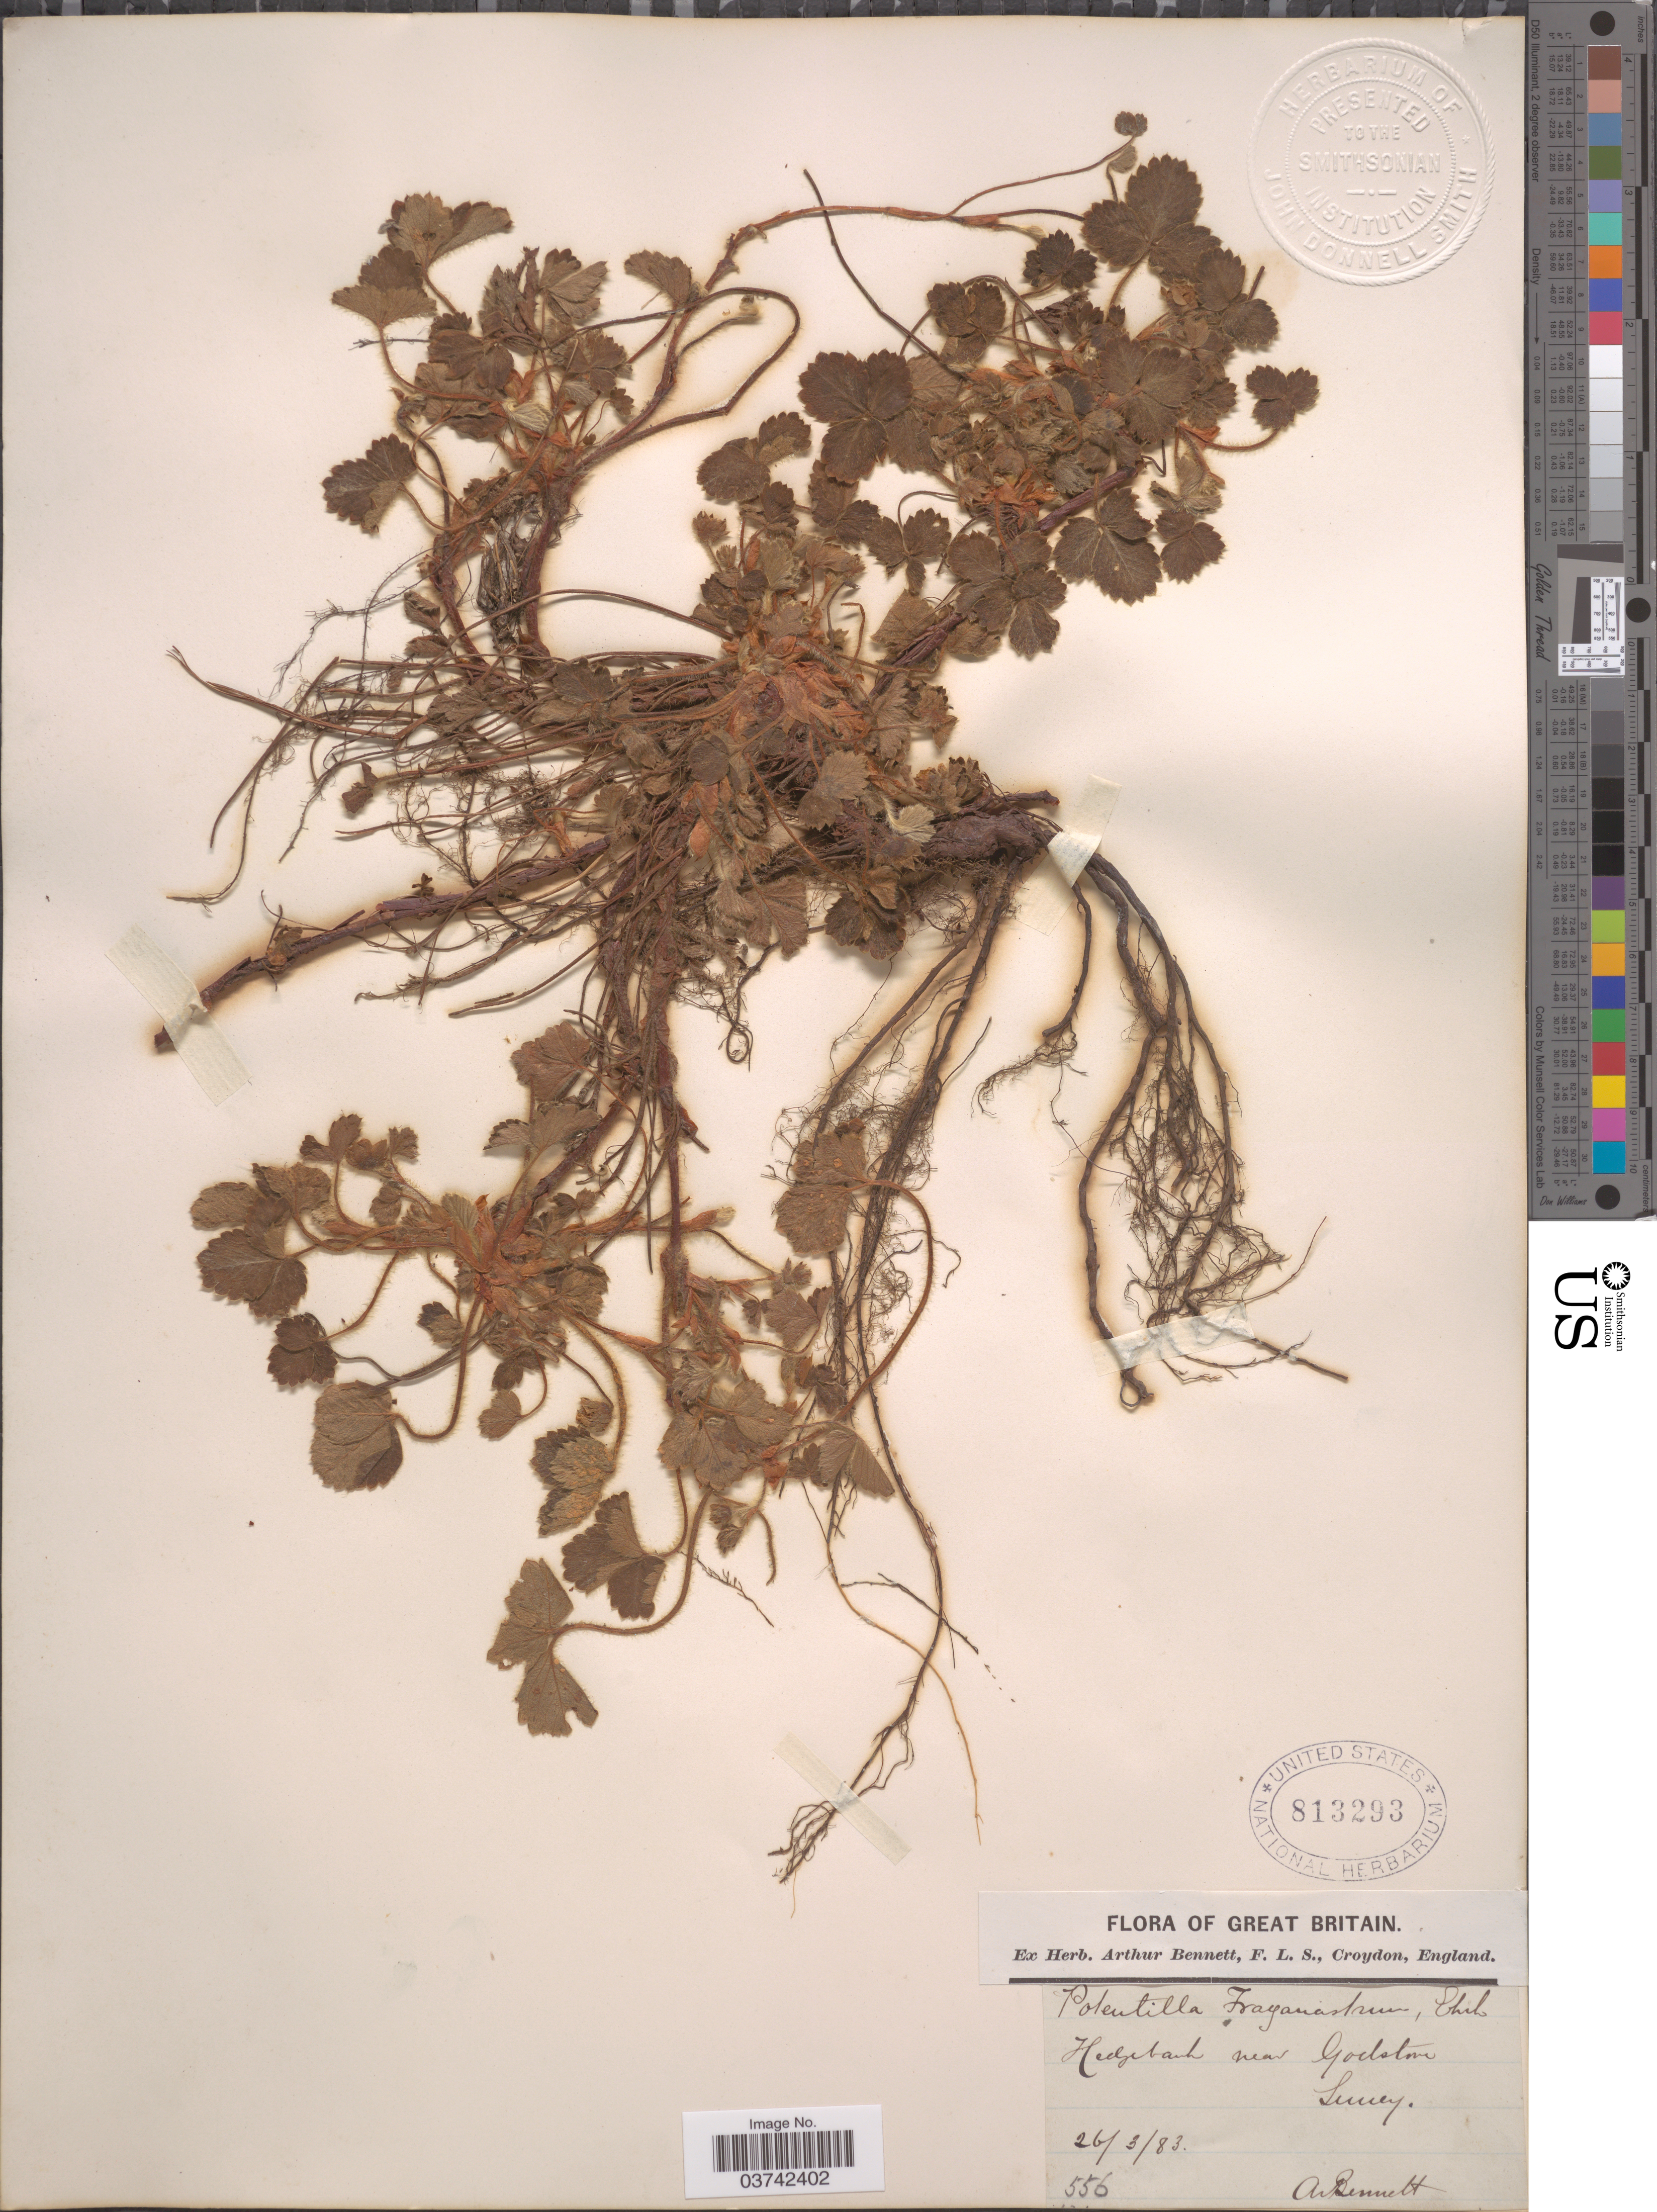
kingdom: Plantae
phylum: Tracheophyta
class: Magnoliopsida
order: Rosales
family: Rosaceae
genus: Potentilla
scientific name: Potentilla fragariastrum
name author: Ehrh. ex Pers.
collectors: A. Bennett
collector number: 556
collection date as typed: Transcribed d/m/y: 26/3/83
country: United Kingdom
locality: Great Britain. Hedgebank near Godstone. Surrey.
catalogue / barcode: US 813293